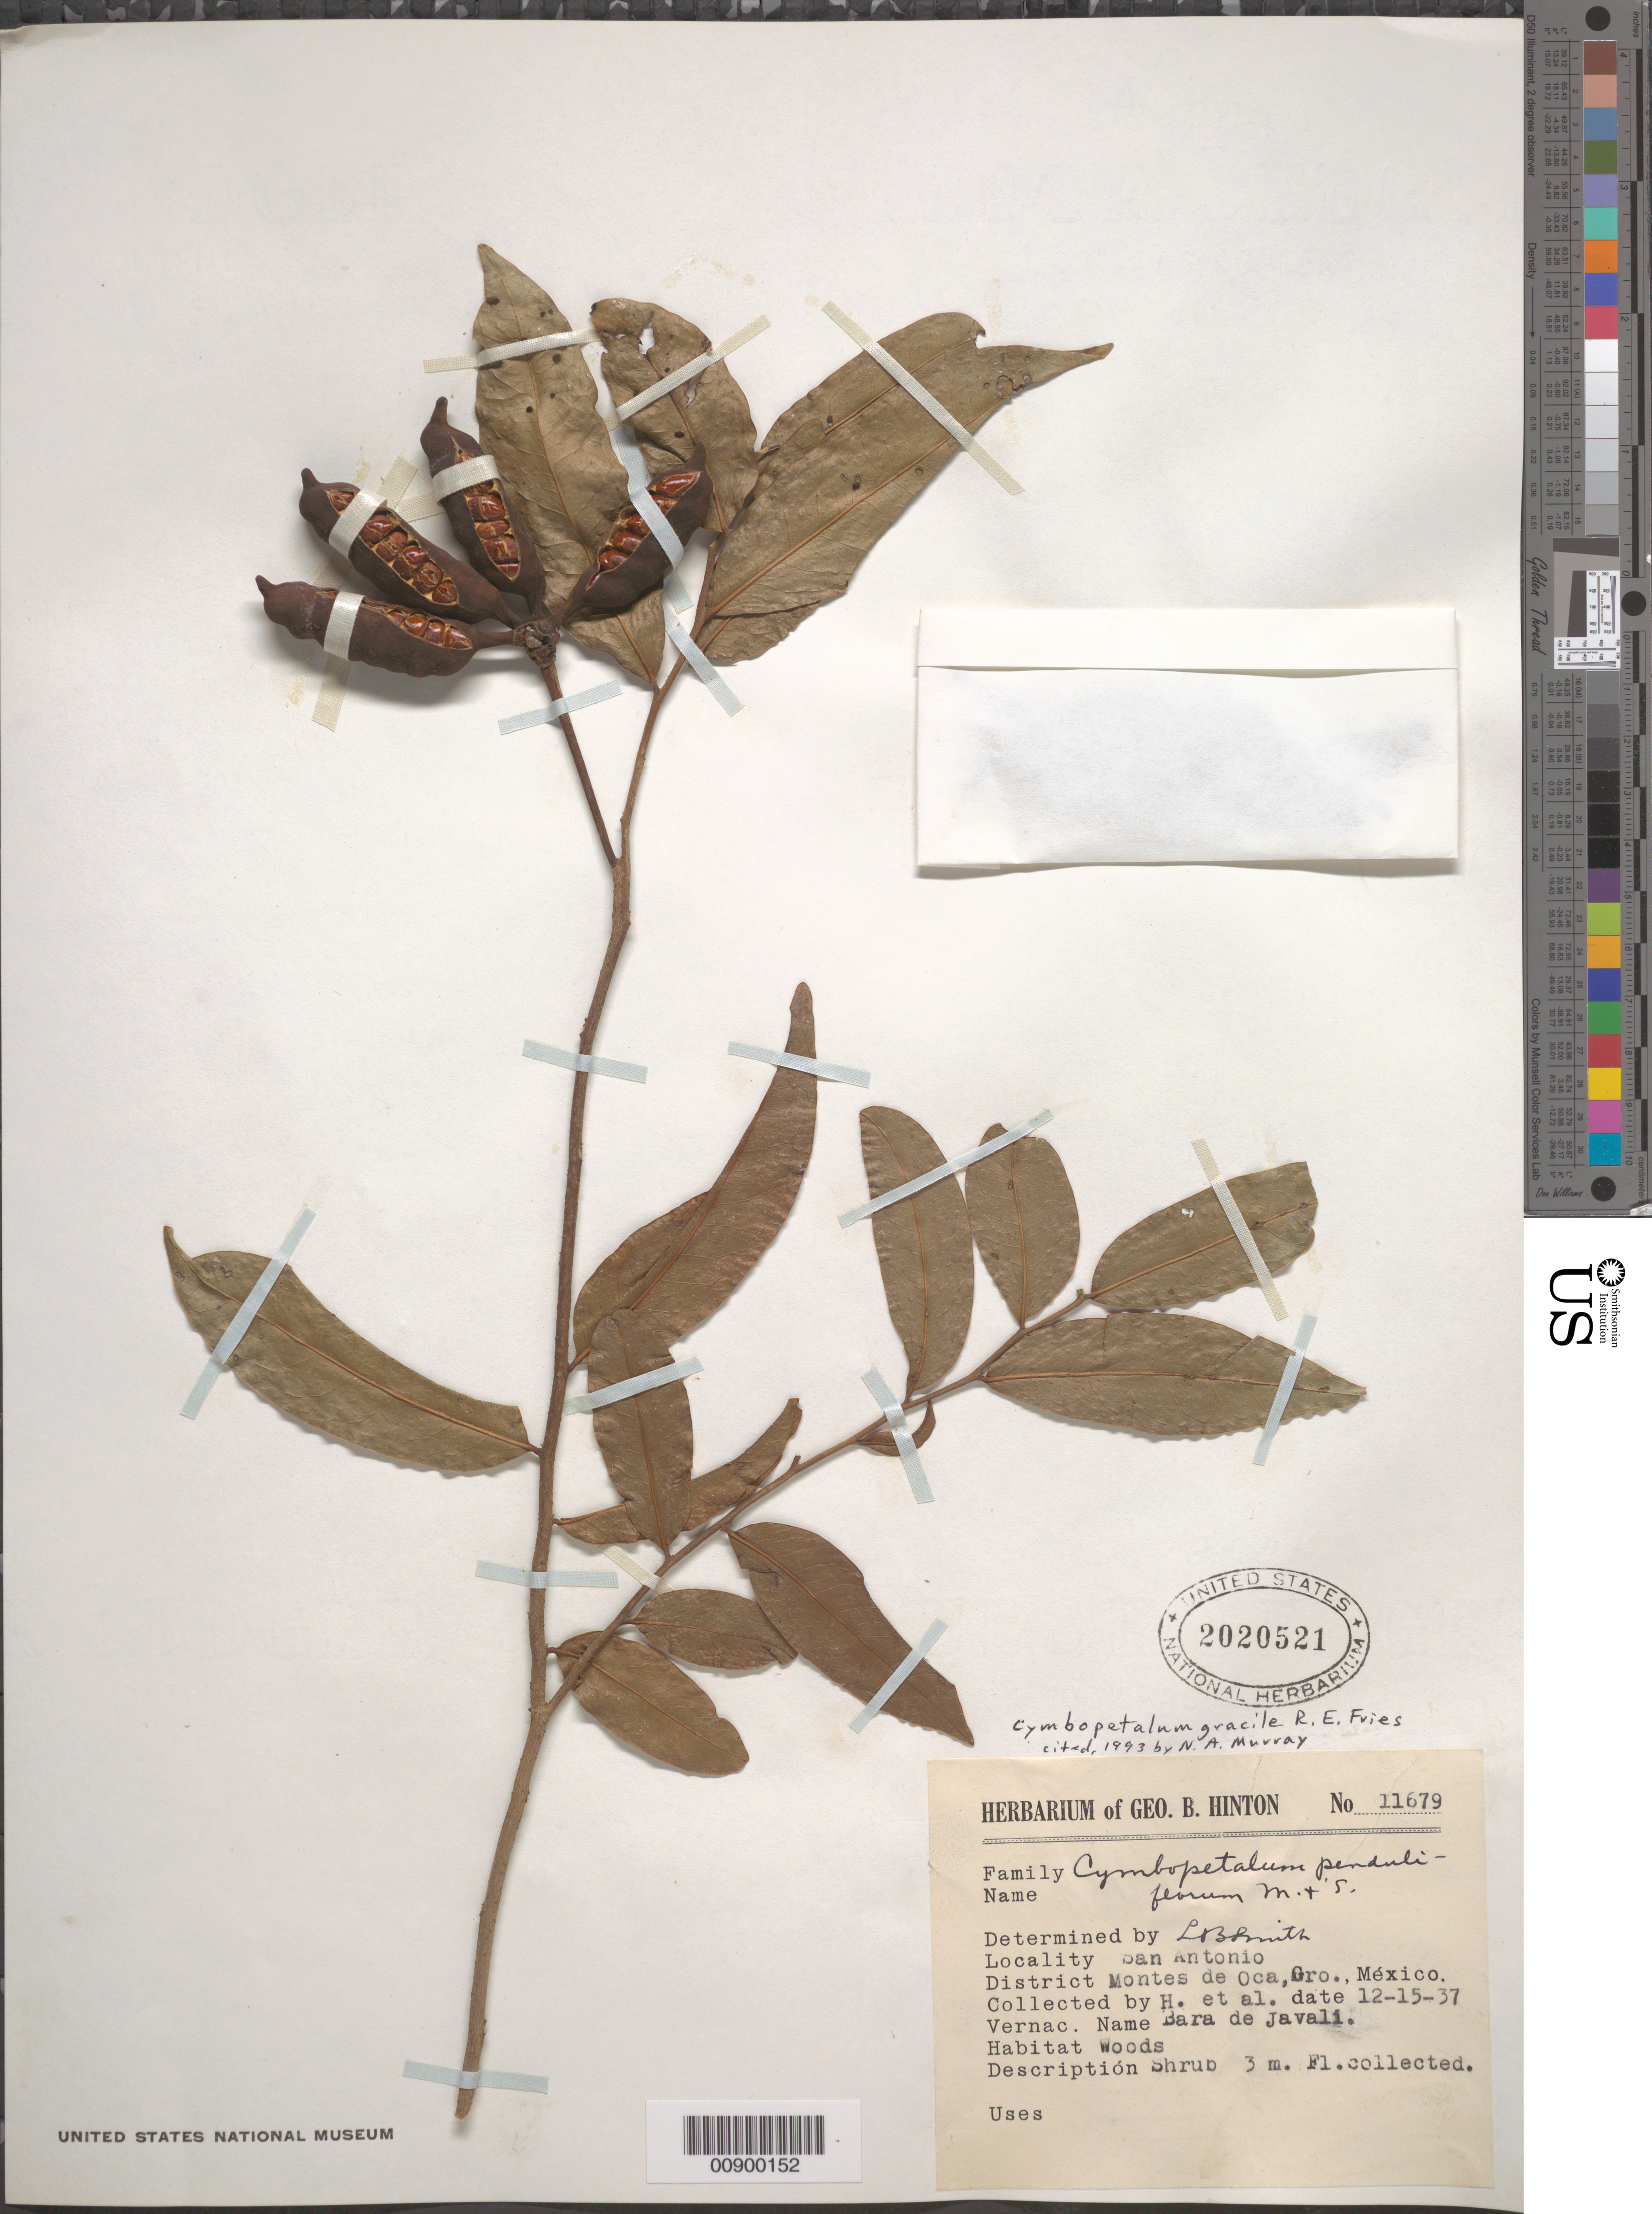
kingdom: Plantae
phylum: Tracheophyta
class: Magnoliopsida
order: Magnoliales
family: Annonaceae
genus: Cymbopetalum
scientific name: Cymbopetalum gracile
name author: R.E. Fr.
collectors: G. B. Hinton & et al.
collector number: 11679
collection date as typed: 15 Dec 1937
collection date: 1937-12-15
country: Mexico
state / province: Guerrero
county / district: Montes de Oca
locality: San Antonio, District Montes de Oca, Guerrero.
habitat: Woods.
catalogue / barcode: US 2020521